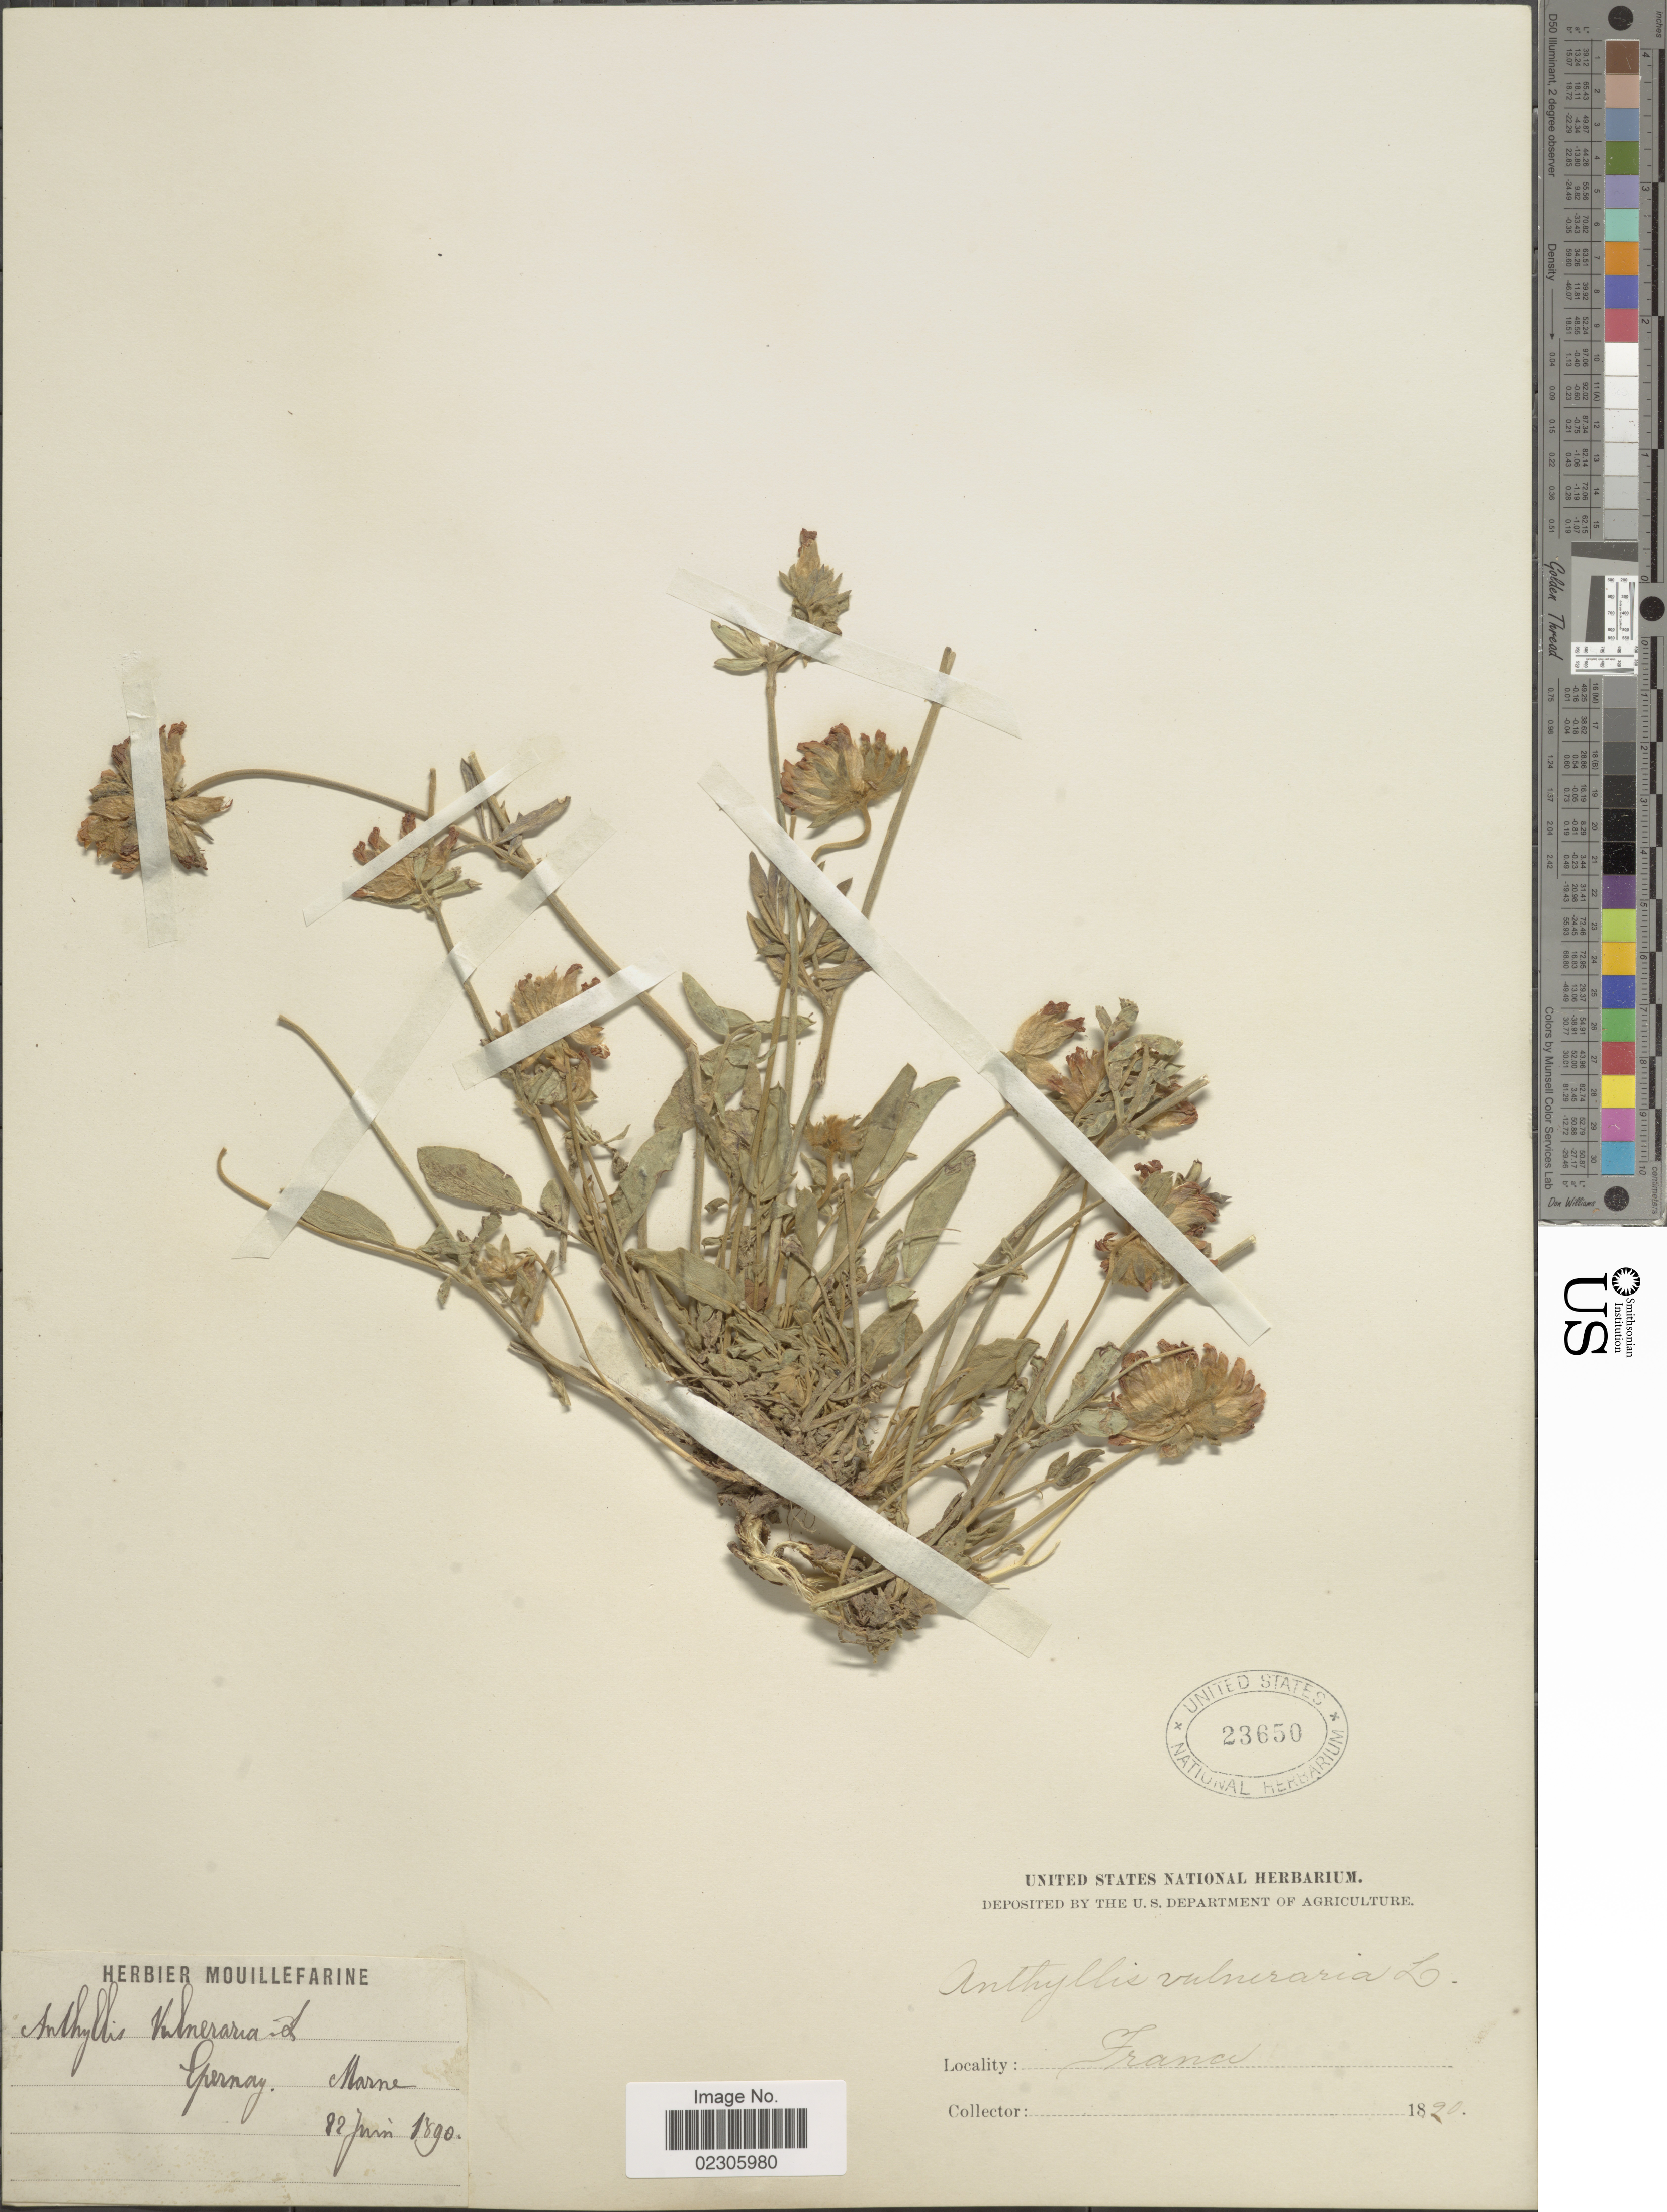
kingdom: Plantae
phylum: Tracheophyta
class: Magnoliopsida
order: Fabales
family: Fabaceae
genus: Anthyllis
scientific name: Anthyllis vulneraria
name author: L.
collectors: ex herb. Mouillefarine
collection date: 1890-06-22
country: France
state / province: Grand Est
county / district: Marne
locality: Epernay, Marne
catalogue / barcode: US 23650